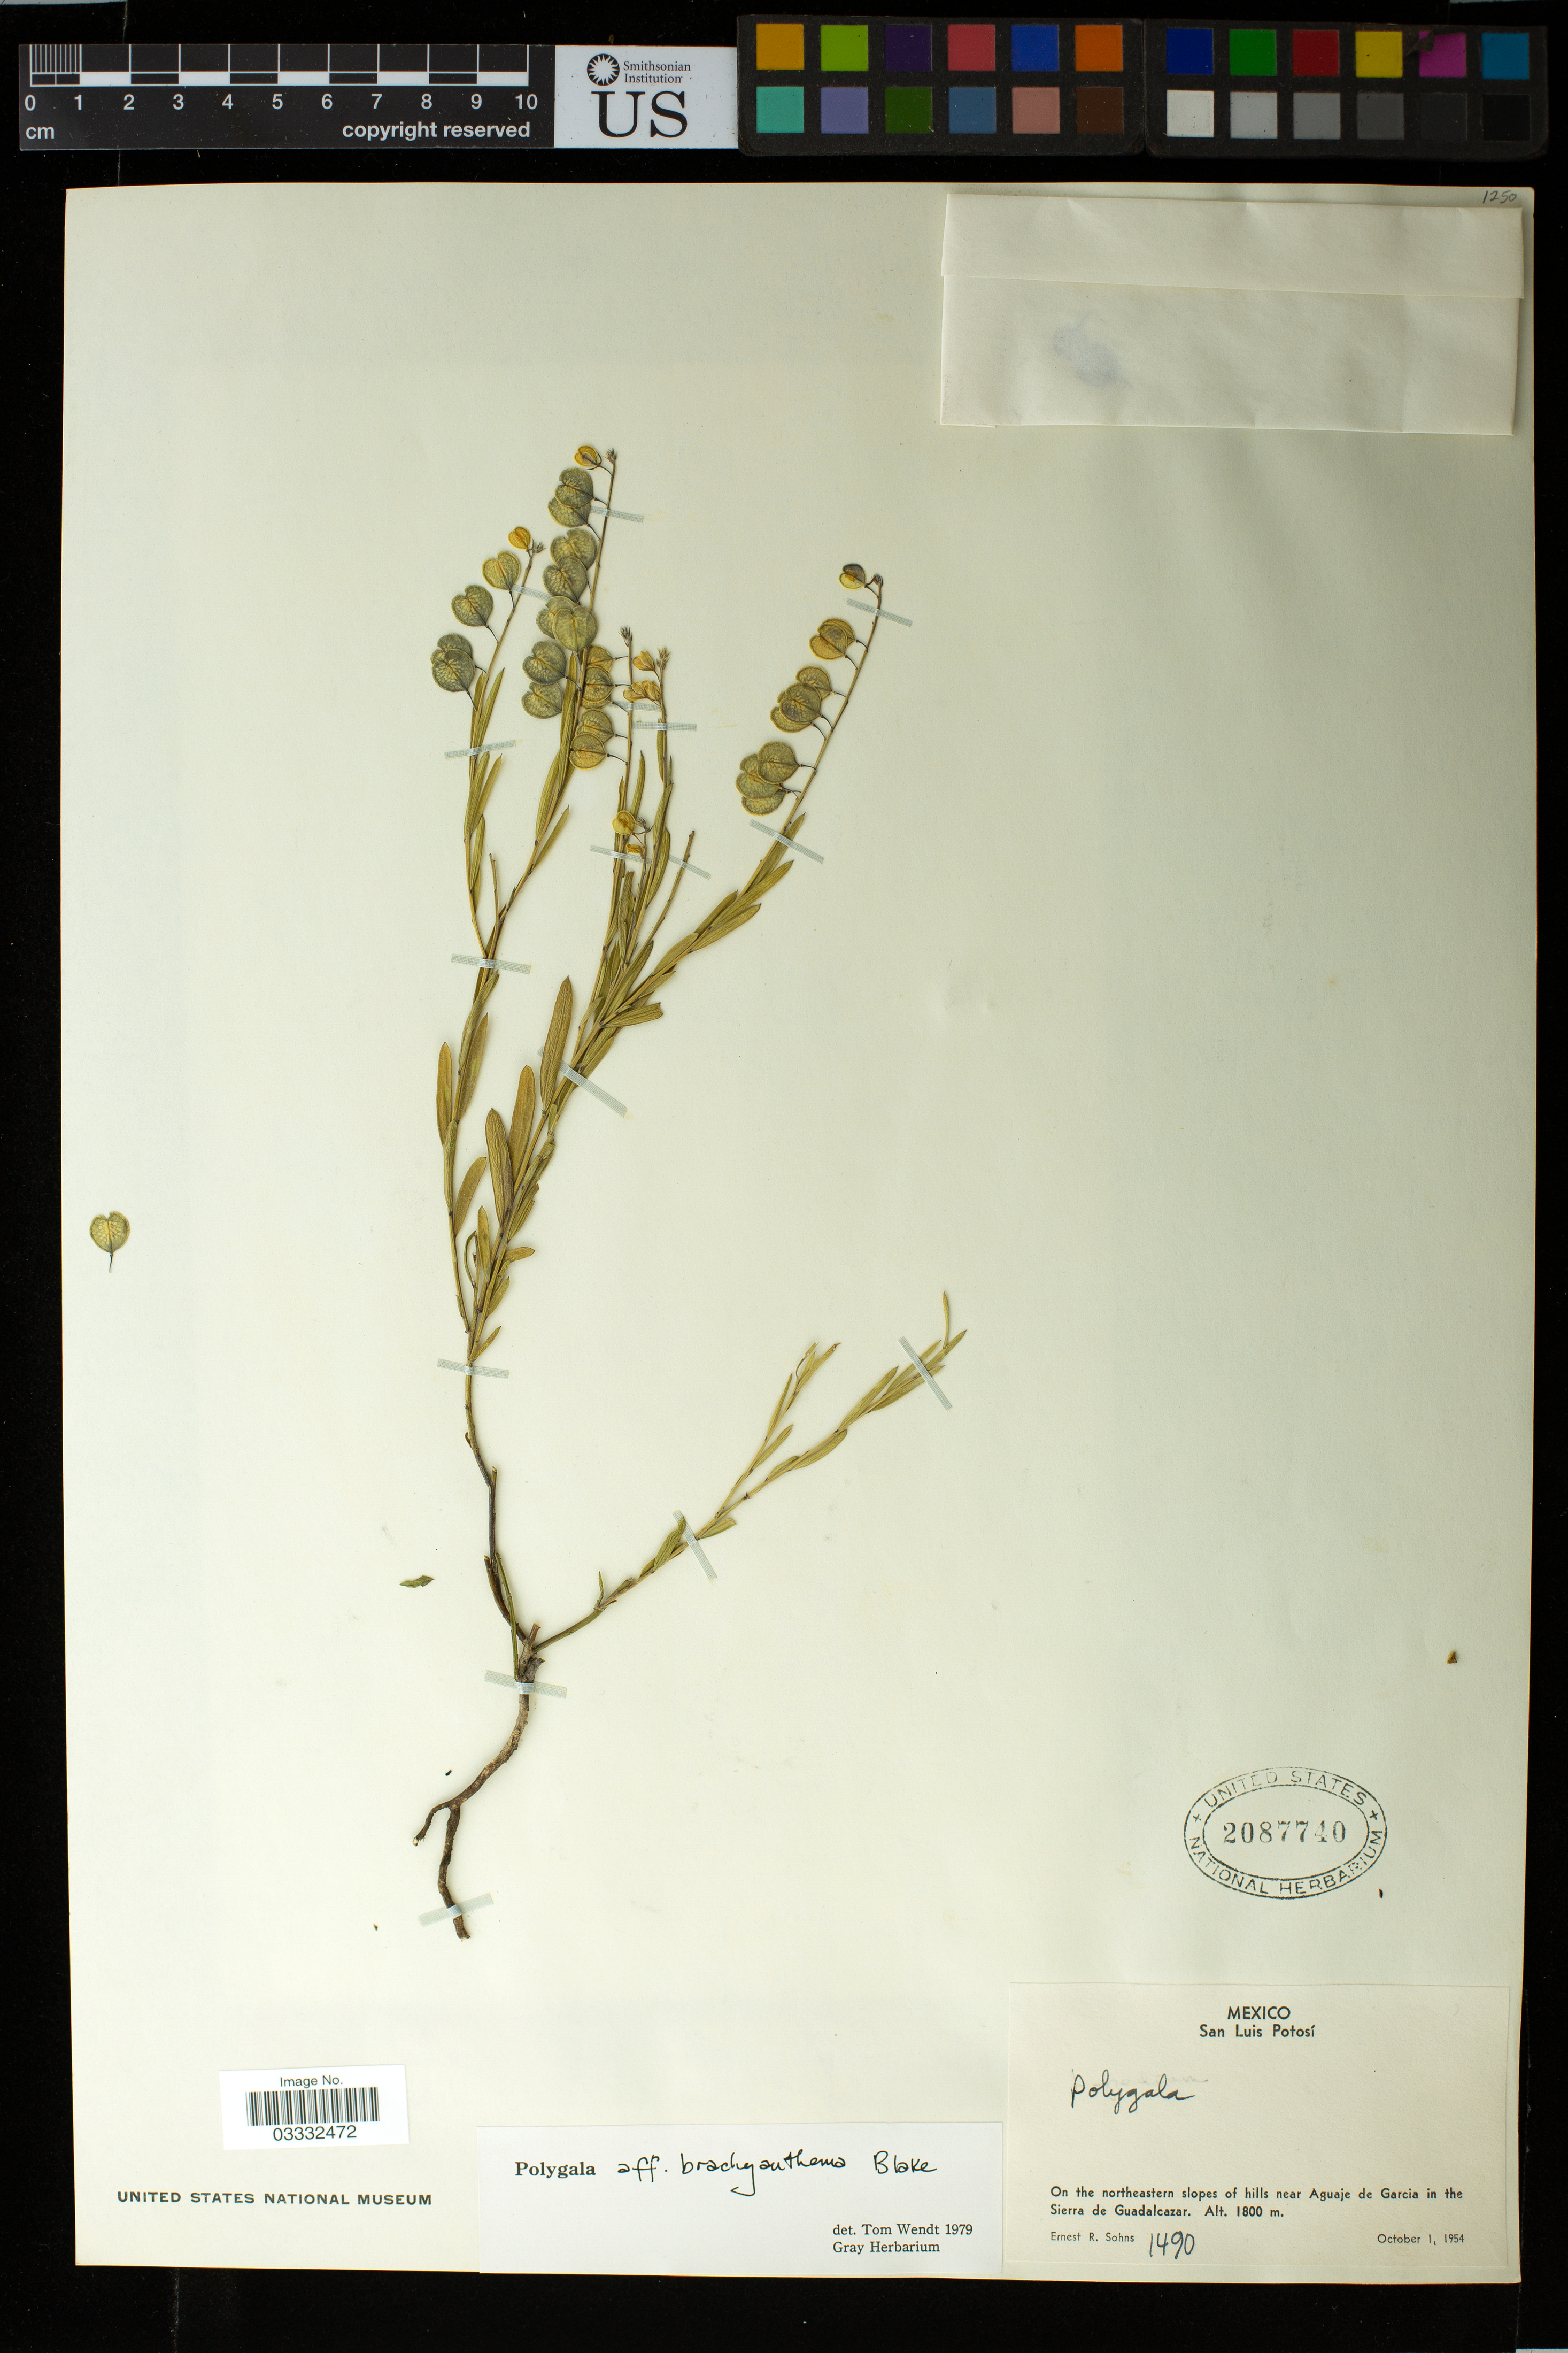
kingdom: Plantae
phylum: Tracheophyta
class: Magnoliopsida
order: Fabales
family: Polygalaceae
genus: Polygala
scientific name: Polygala brachyanthema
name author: S.F. Blake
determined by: Wendt, Thomas L.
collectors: E. R. Sohns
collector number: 1490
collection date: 1954-10-01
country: Mexico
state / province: San Luis Potosí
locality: On the northeastern slopes of hills near Aguaje de Garcia in the Sierra de Guadalcazar.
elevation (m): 1800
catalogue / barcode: US 2087740